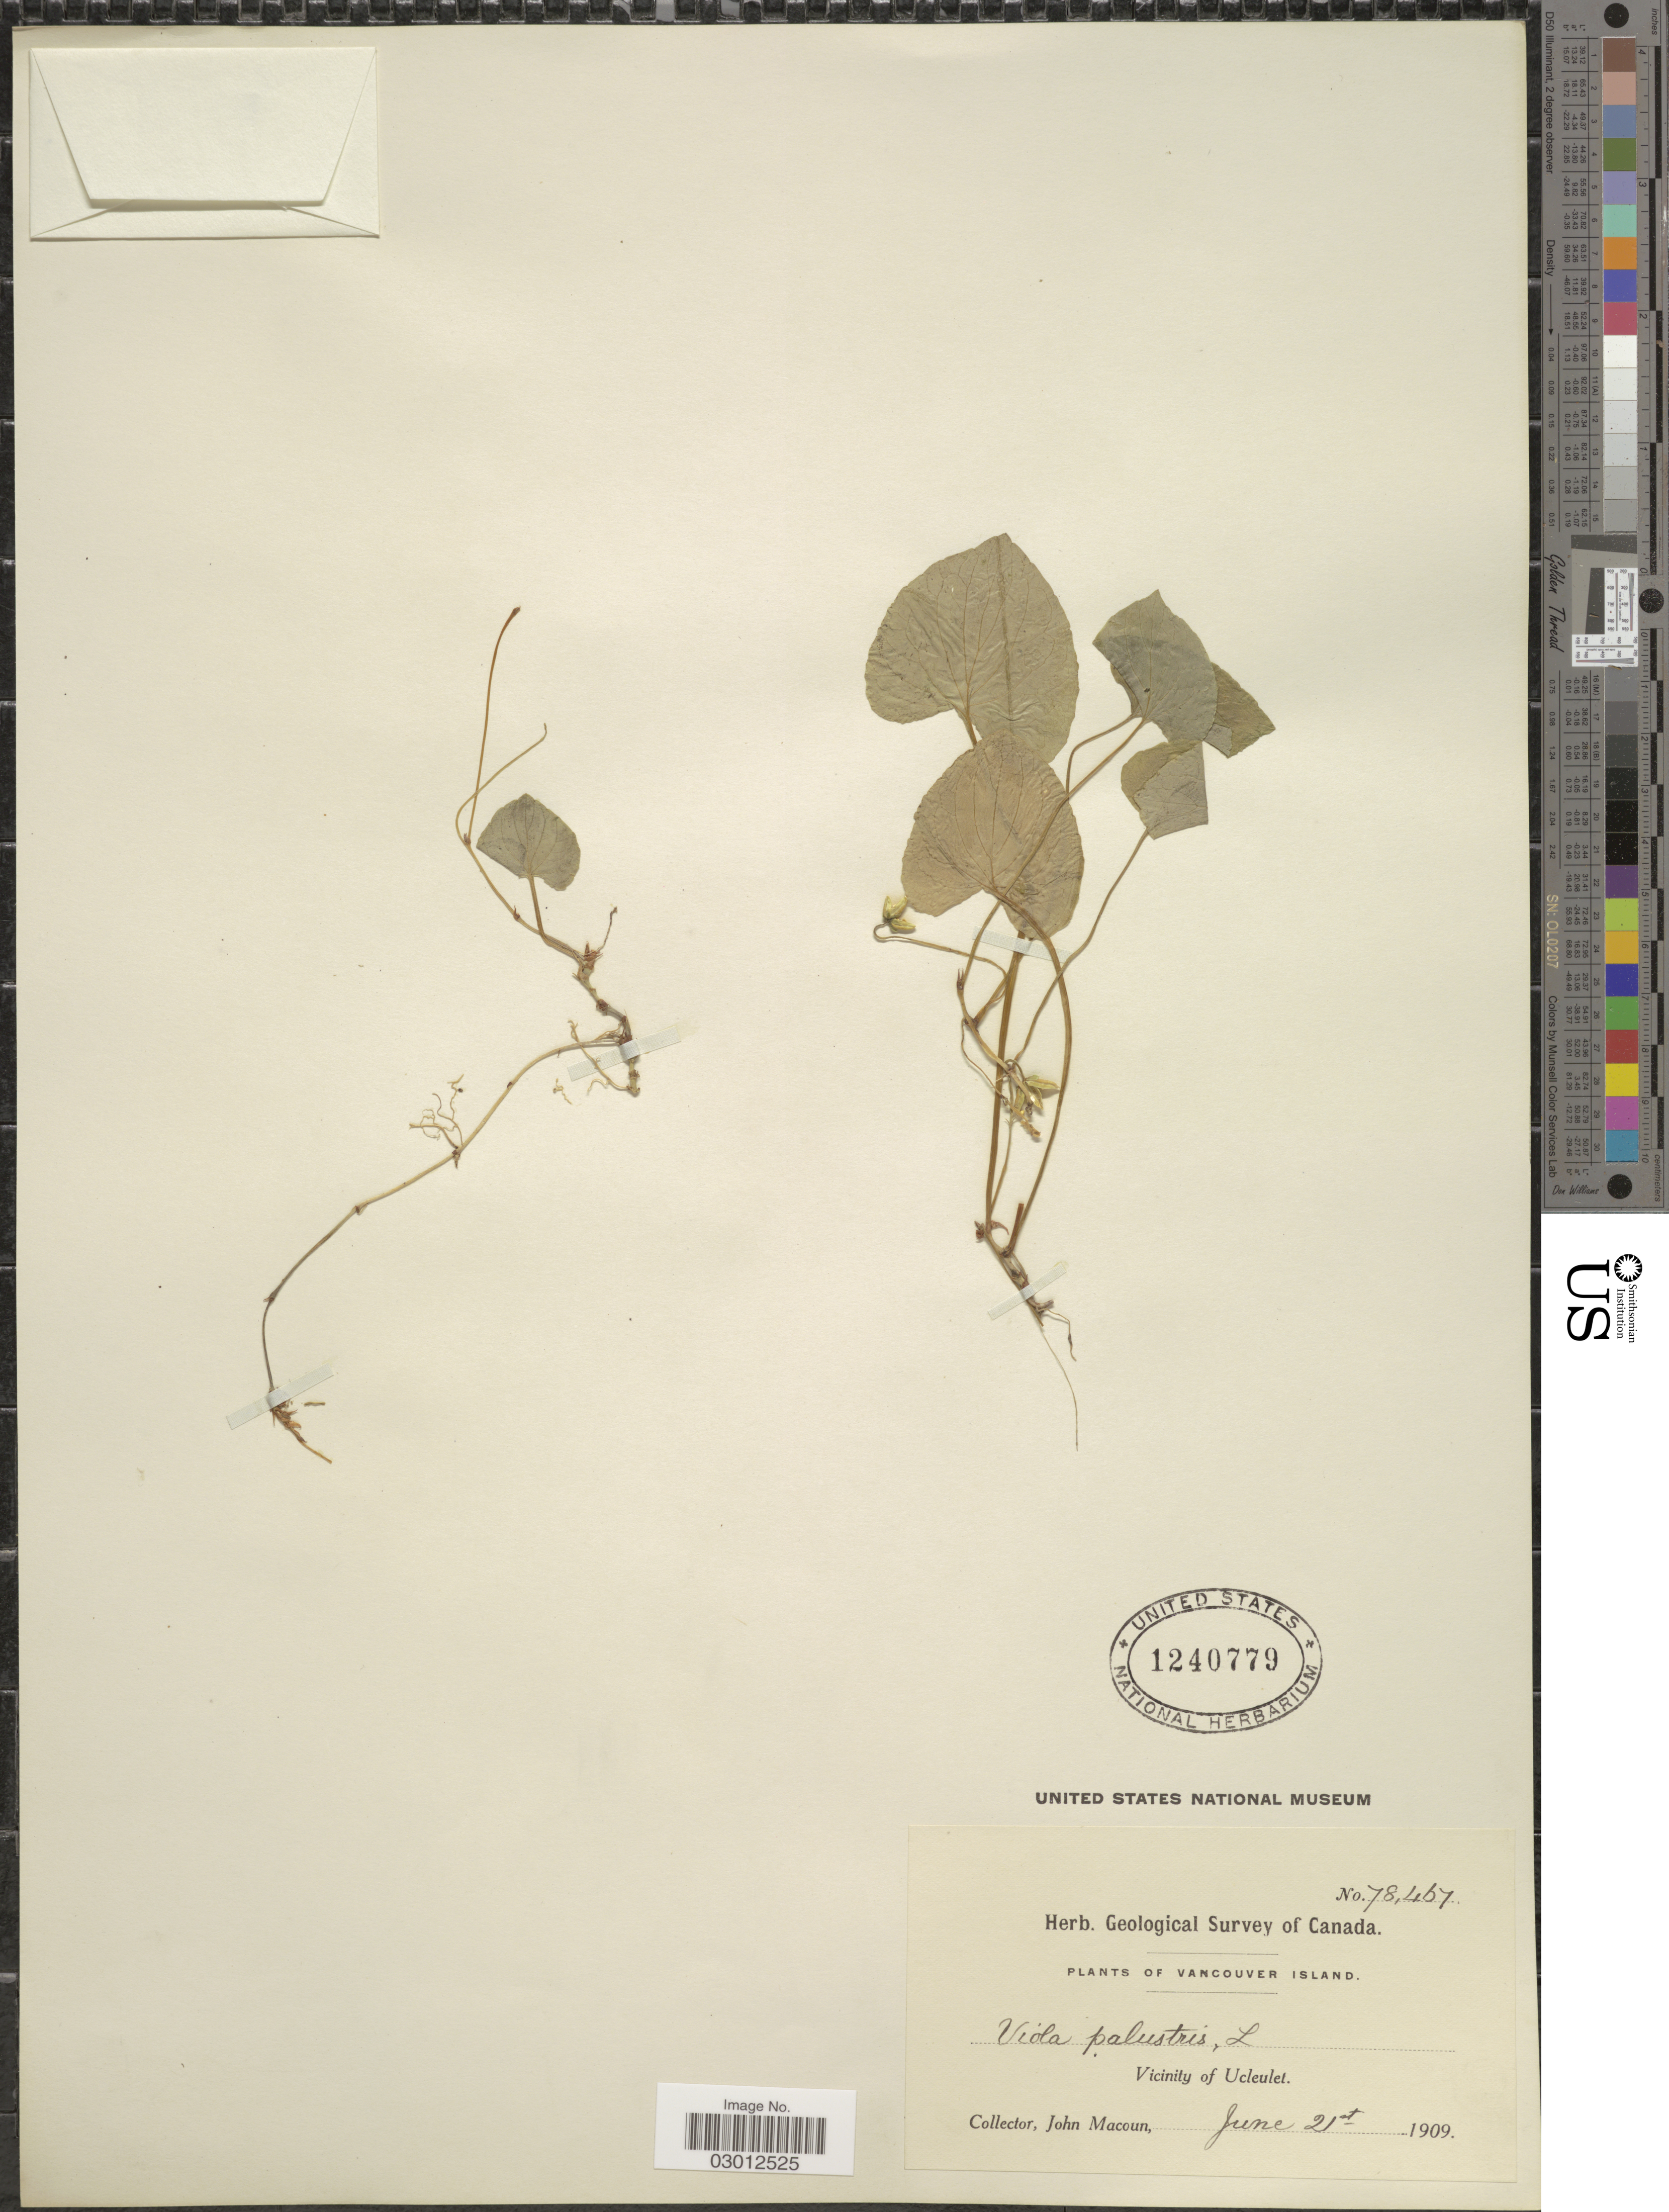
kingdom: Plantae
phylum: Tracheophyta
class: Magnoliopsida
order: Malpighiales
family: Violaceae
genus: Viola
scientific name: Viola palustris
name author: L.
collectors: J. Macoun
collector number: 78467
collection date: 1909-06-21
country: Canada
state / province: British Columbia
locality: Vancouver Island. Vicinity of Ucleulet.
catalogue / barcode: US 1240779